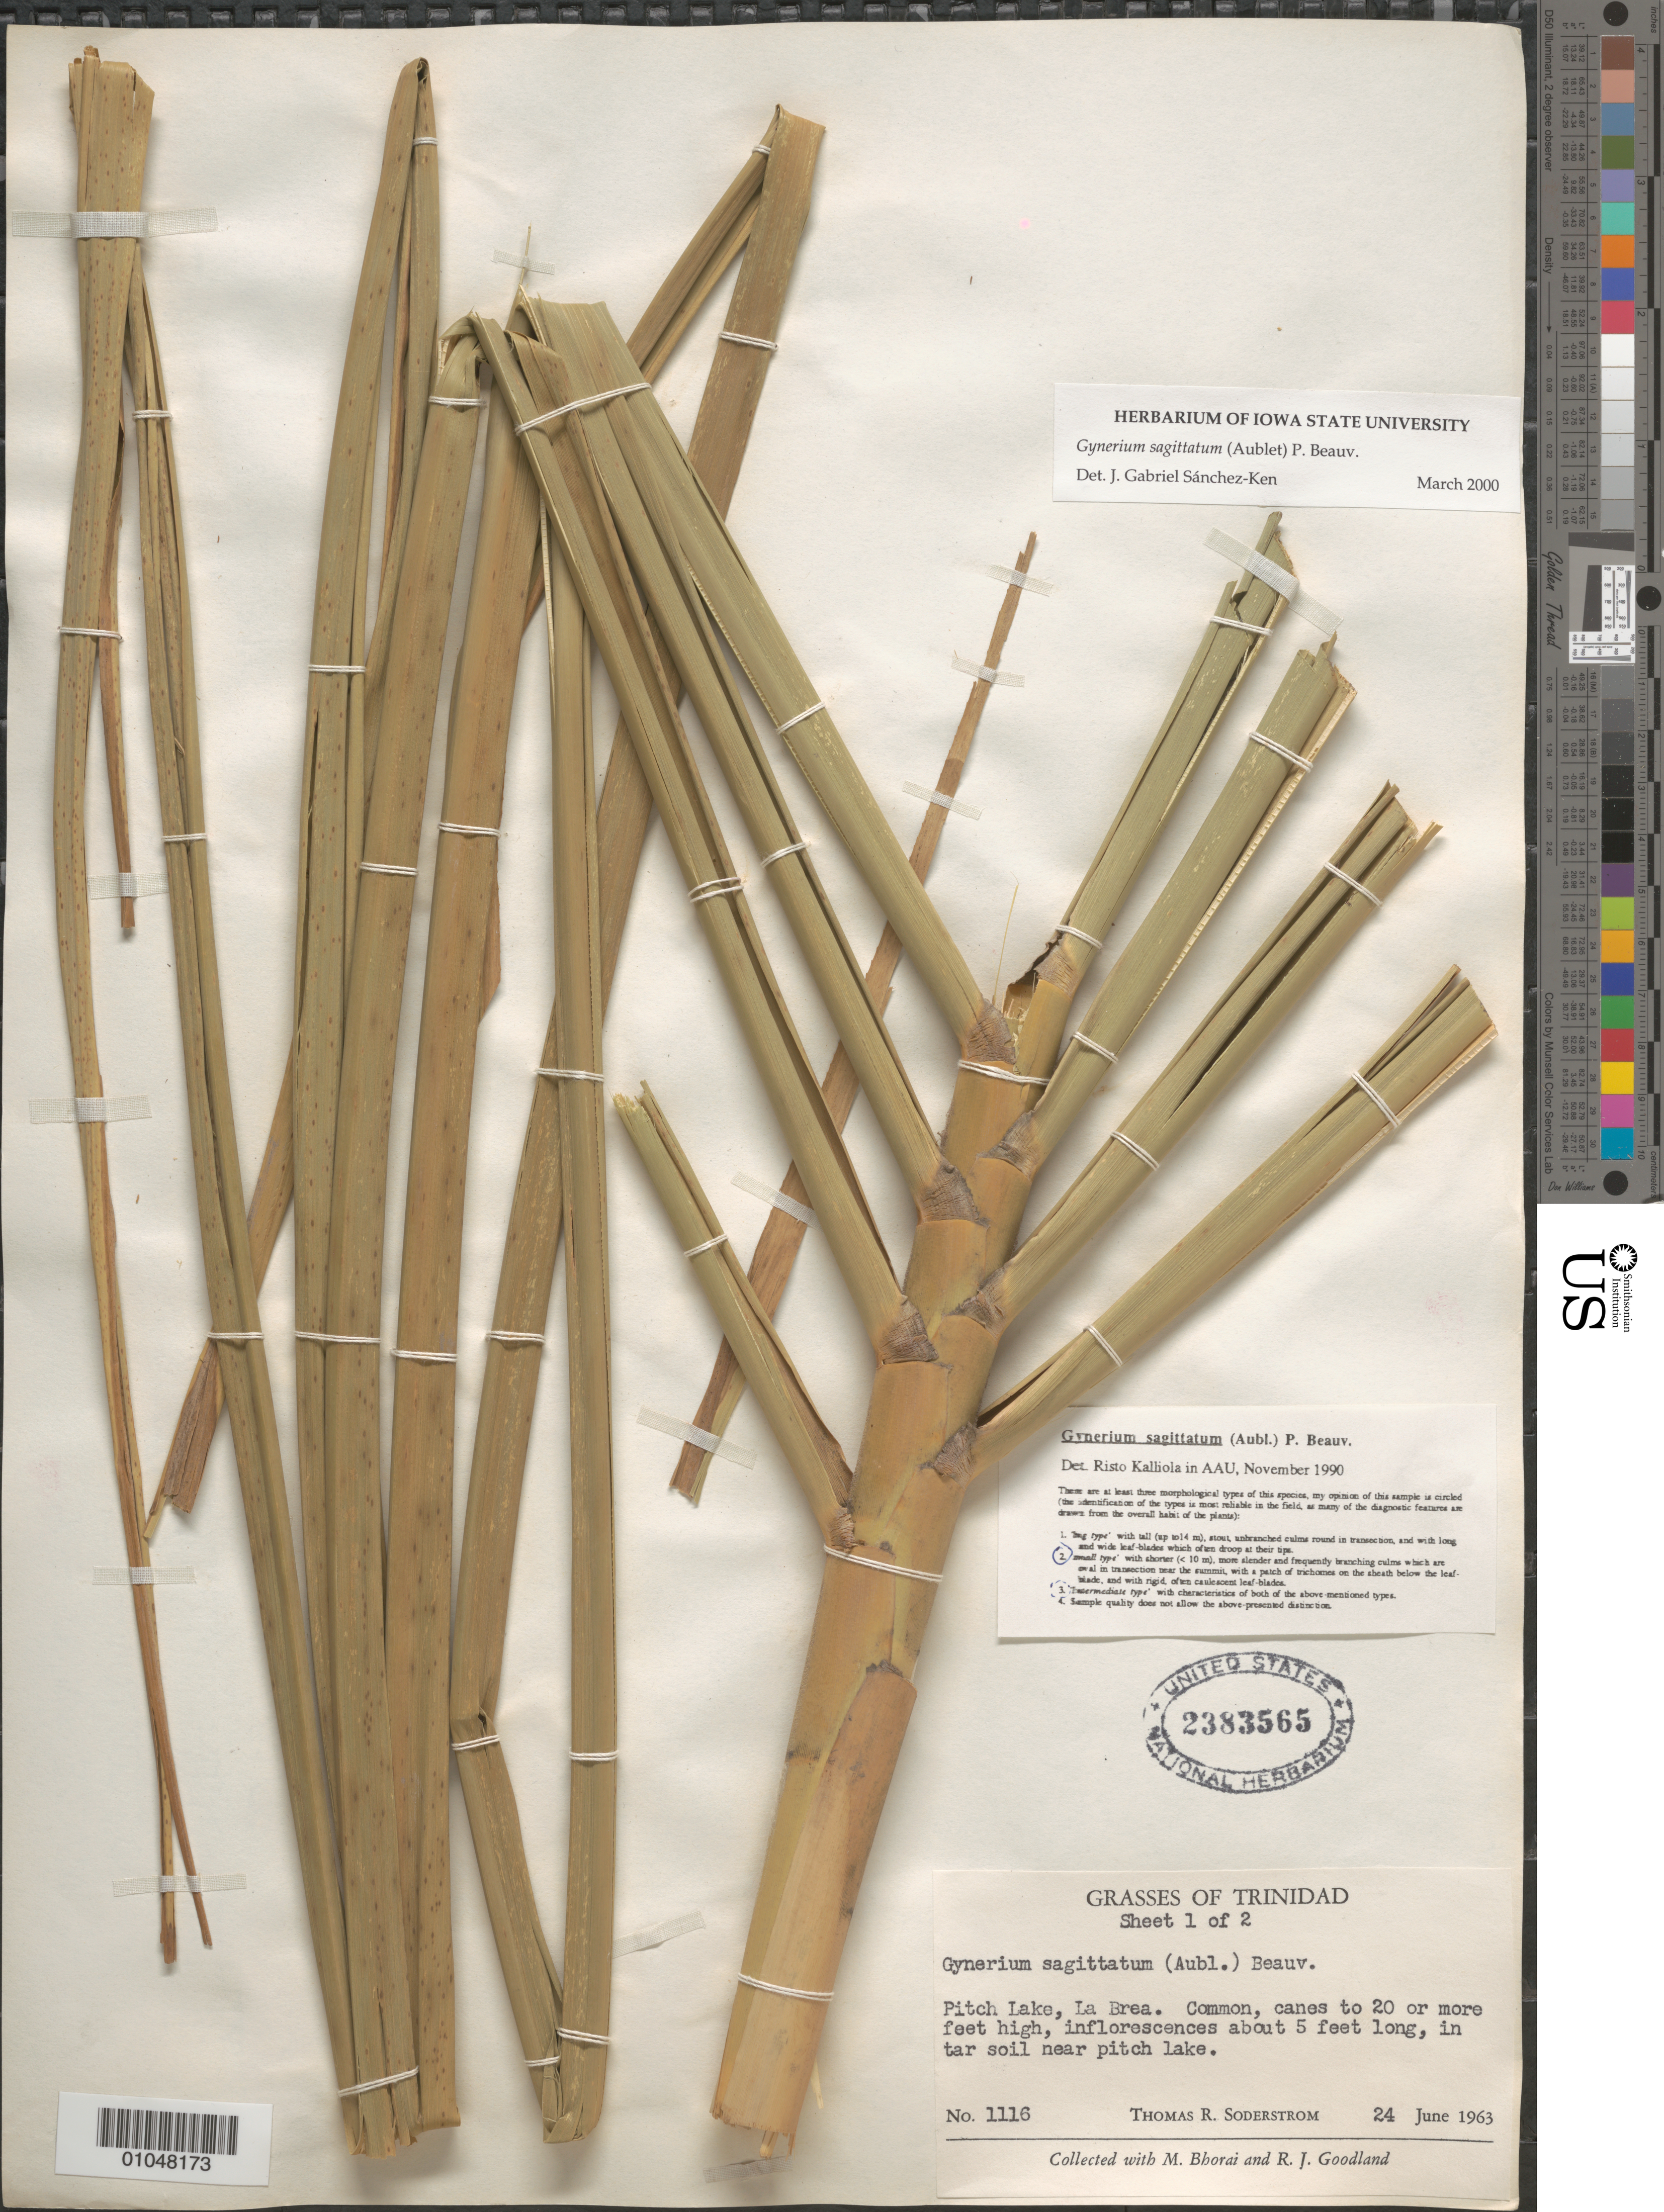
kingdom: Plantae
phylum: Tracheophyta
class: Liliopsida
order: Poales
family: Poaceae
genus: Gynerium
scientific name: Gynerium sagittatum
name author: (Aubl.) P. Beauv.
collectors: T. R. Soderstrom, M. Bhorai & R. Goodland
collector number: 1116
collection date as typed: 24 Jan 1963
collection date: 1963-01-24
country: Trinidad and Tobago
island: Trinidad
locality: Pitch Lake, La Brea.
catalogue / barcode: US 2383565